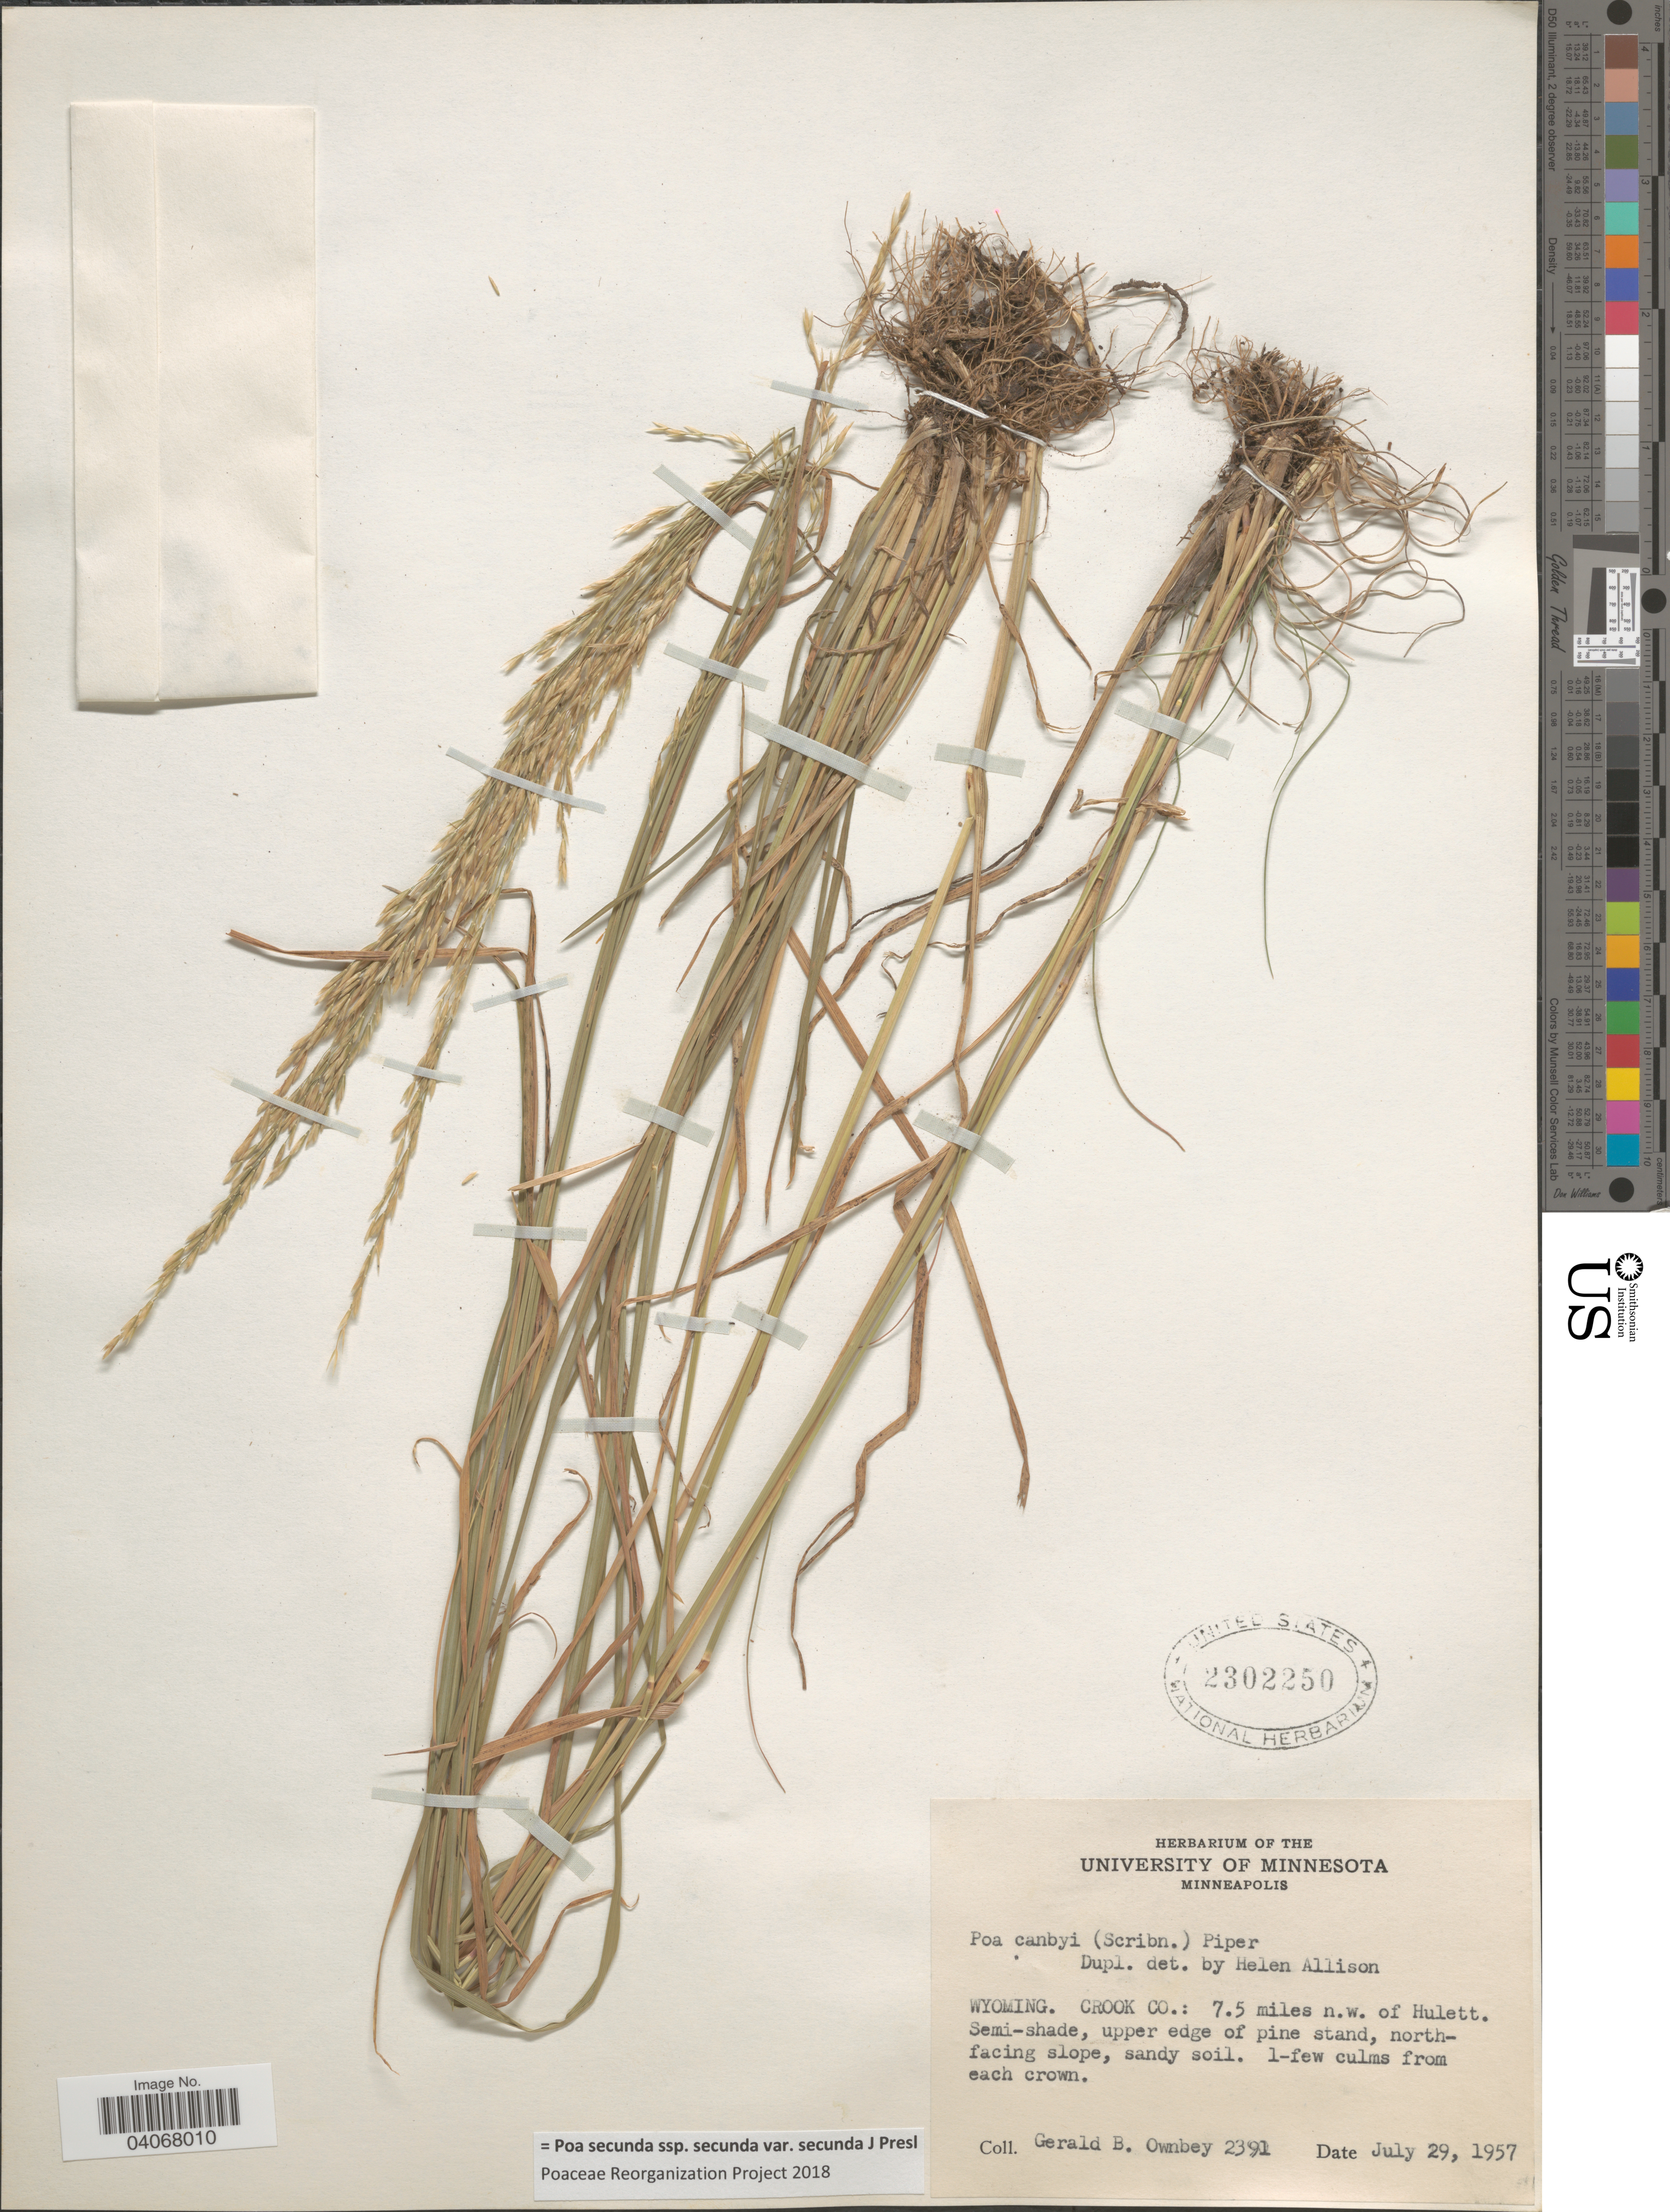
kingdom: Plantae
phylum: Tracheophyta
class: Liliopsida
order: Poales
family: Poaceae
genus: Poa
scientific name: Poa secunda subsp. secunda var. secunda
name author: J. Presl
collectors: G. B. Ownbey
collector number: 2391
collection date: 1957-07-29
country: United States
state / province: Wyoming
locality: Crook Co.: 7.5 miles n.w. of Hulett. Semi-shade, upper edge of pine stand, north-facing slope.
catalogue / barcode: US 2302250